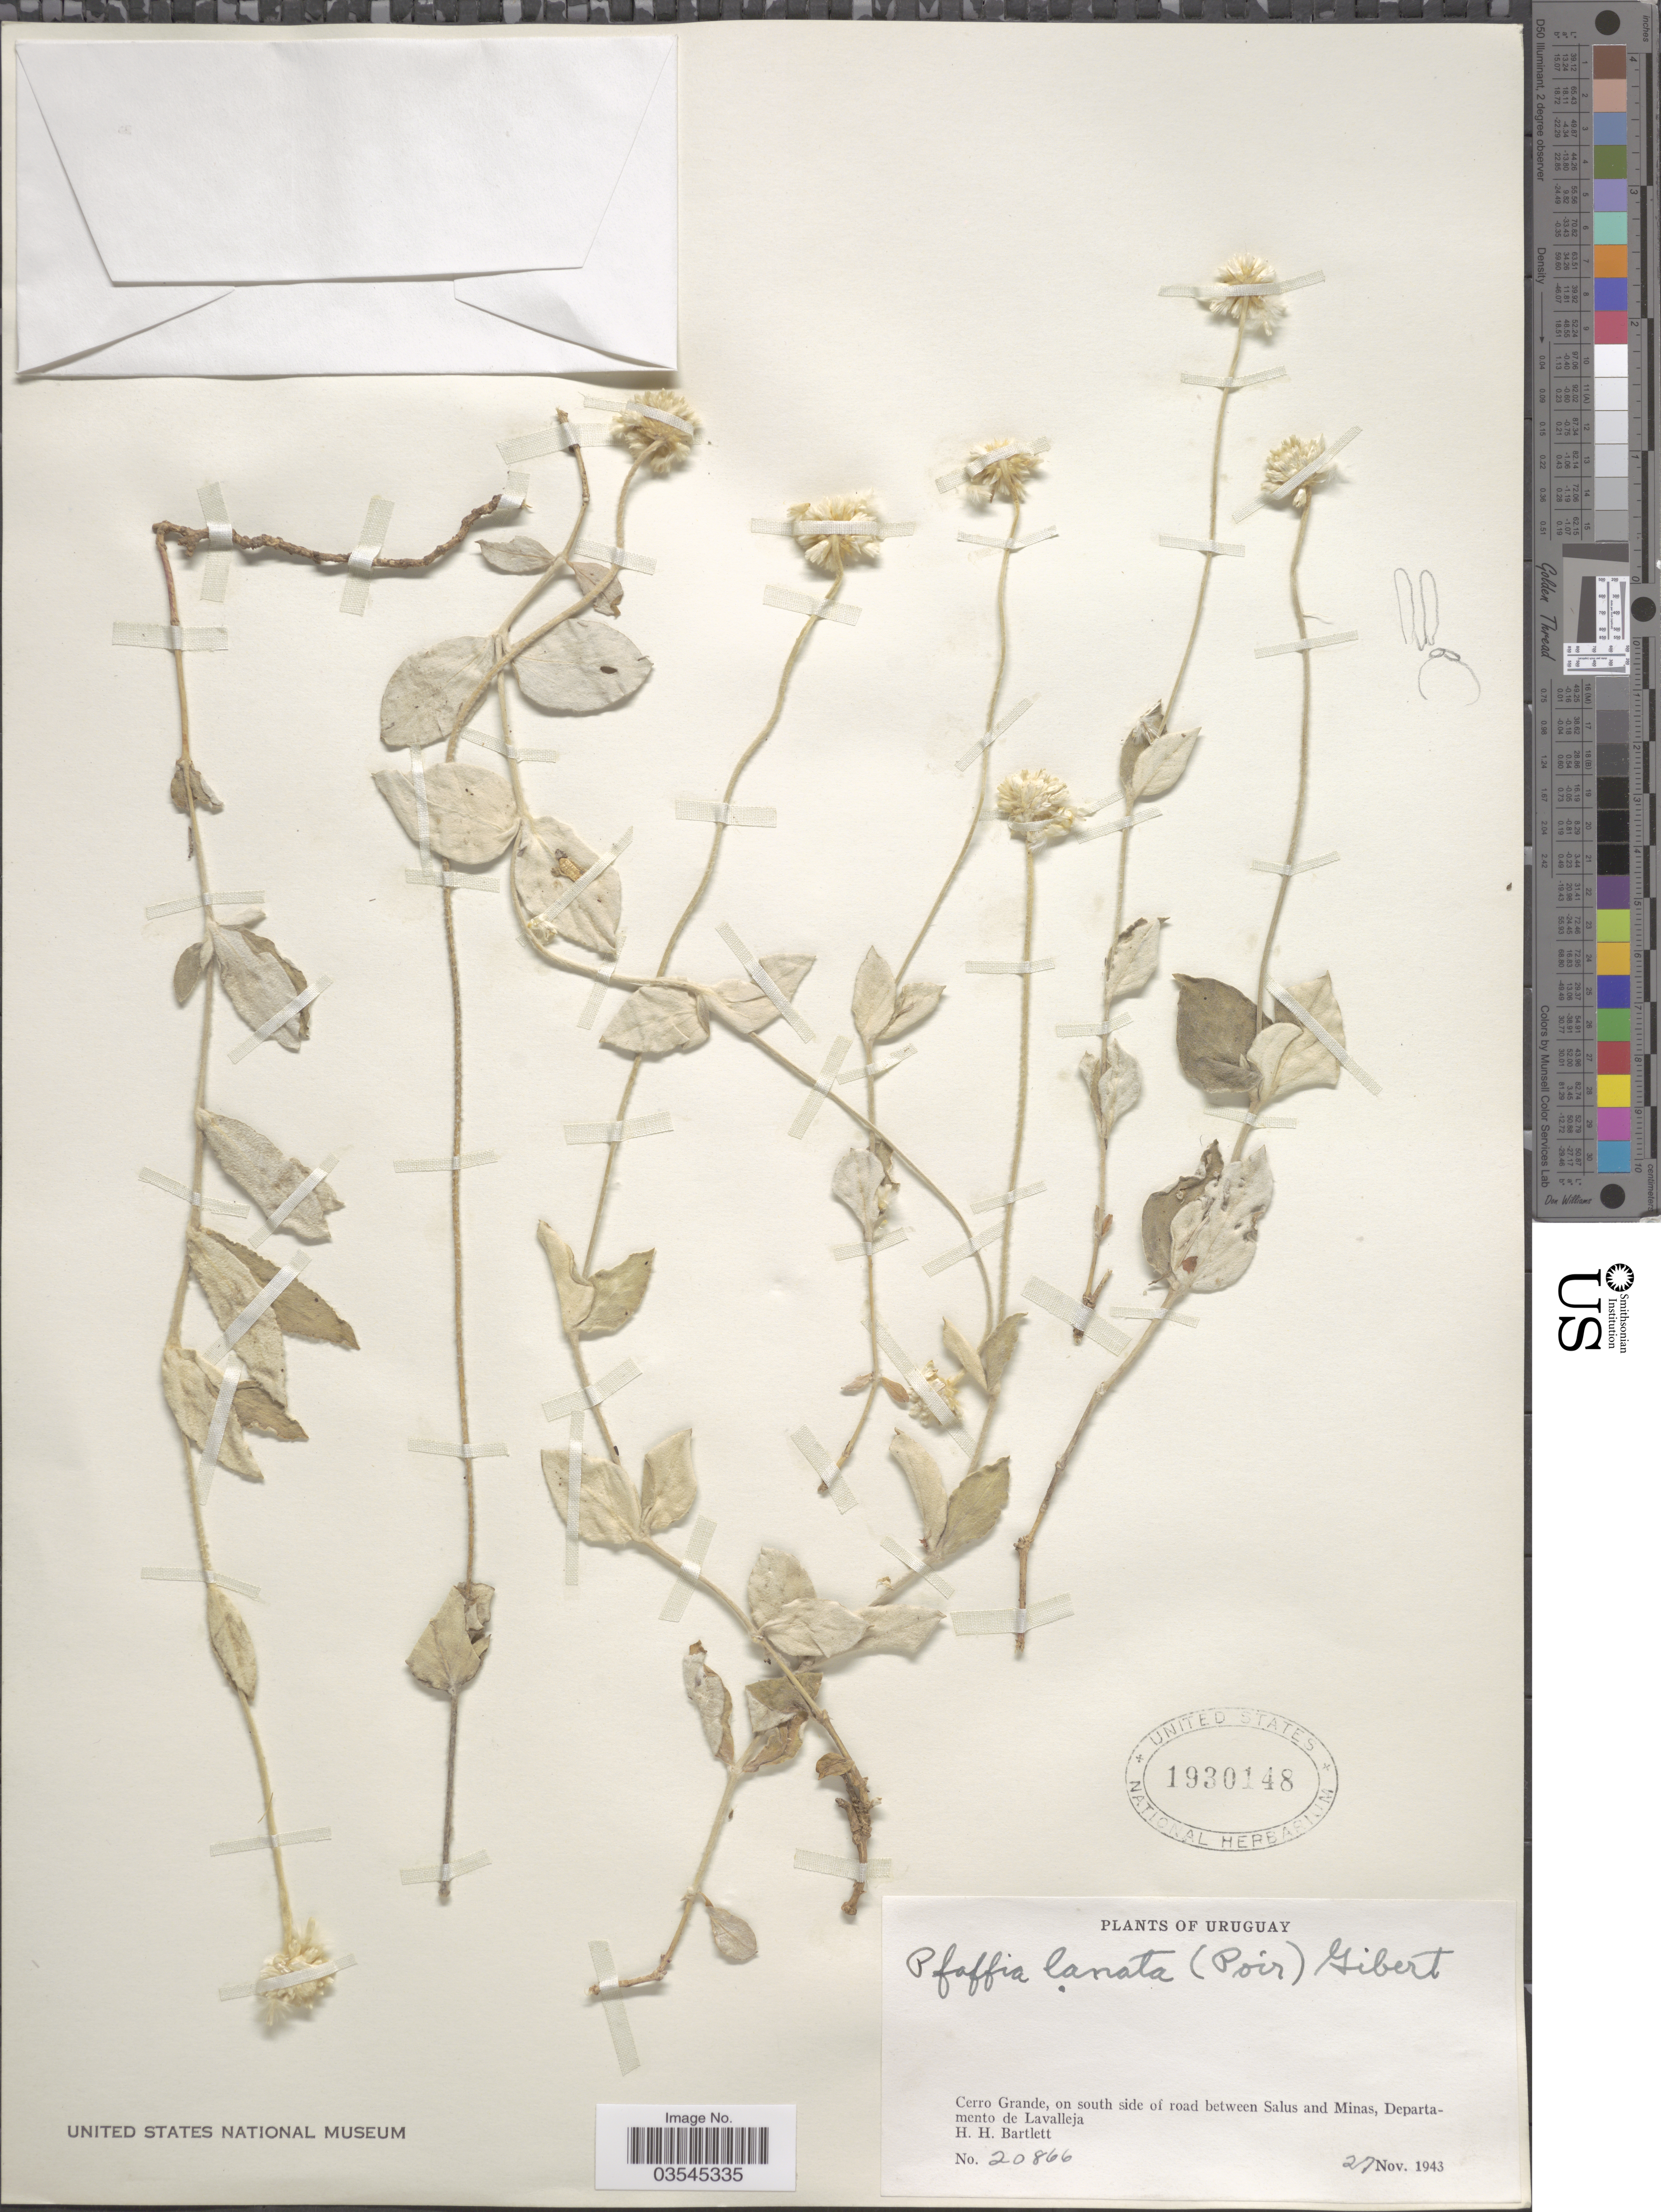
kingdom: Plantae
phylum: Tracheophyta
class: Magnoliopsida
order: Caryophyllales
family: Amaranthaceae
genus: Pfaffia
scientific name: Pfaffia gnaphaloides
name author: (L. f.) Mart.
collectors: H. H. Bartlett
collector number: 20866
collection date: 1943-11-27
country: Uruguay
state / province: Lavalleja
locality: Cerro Grande, on south side of road between Salus and Minas, Departmanto de Lavalleja.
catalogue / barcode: US 1930148